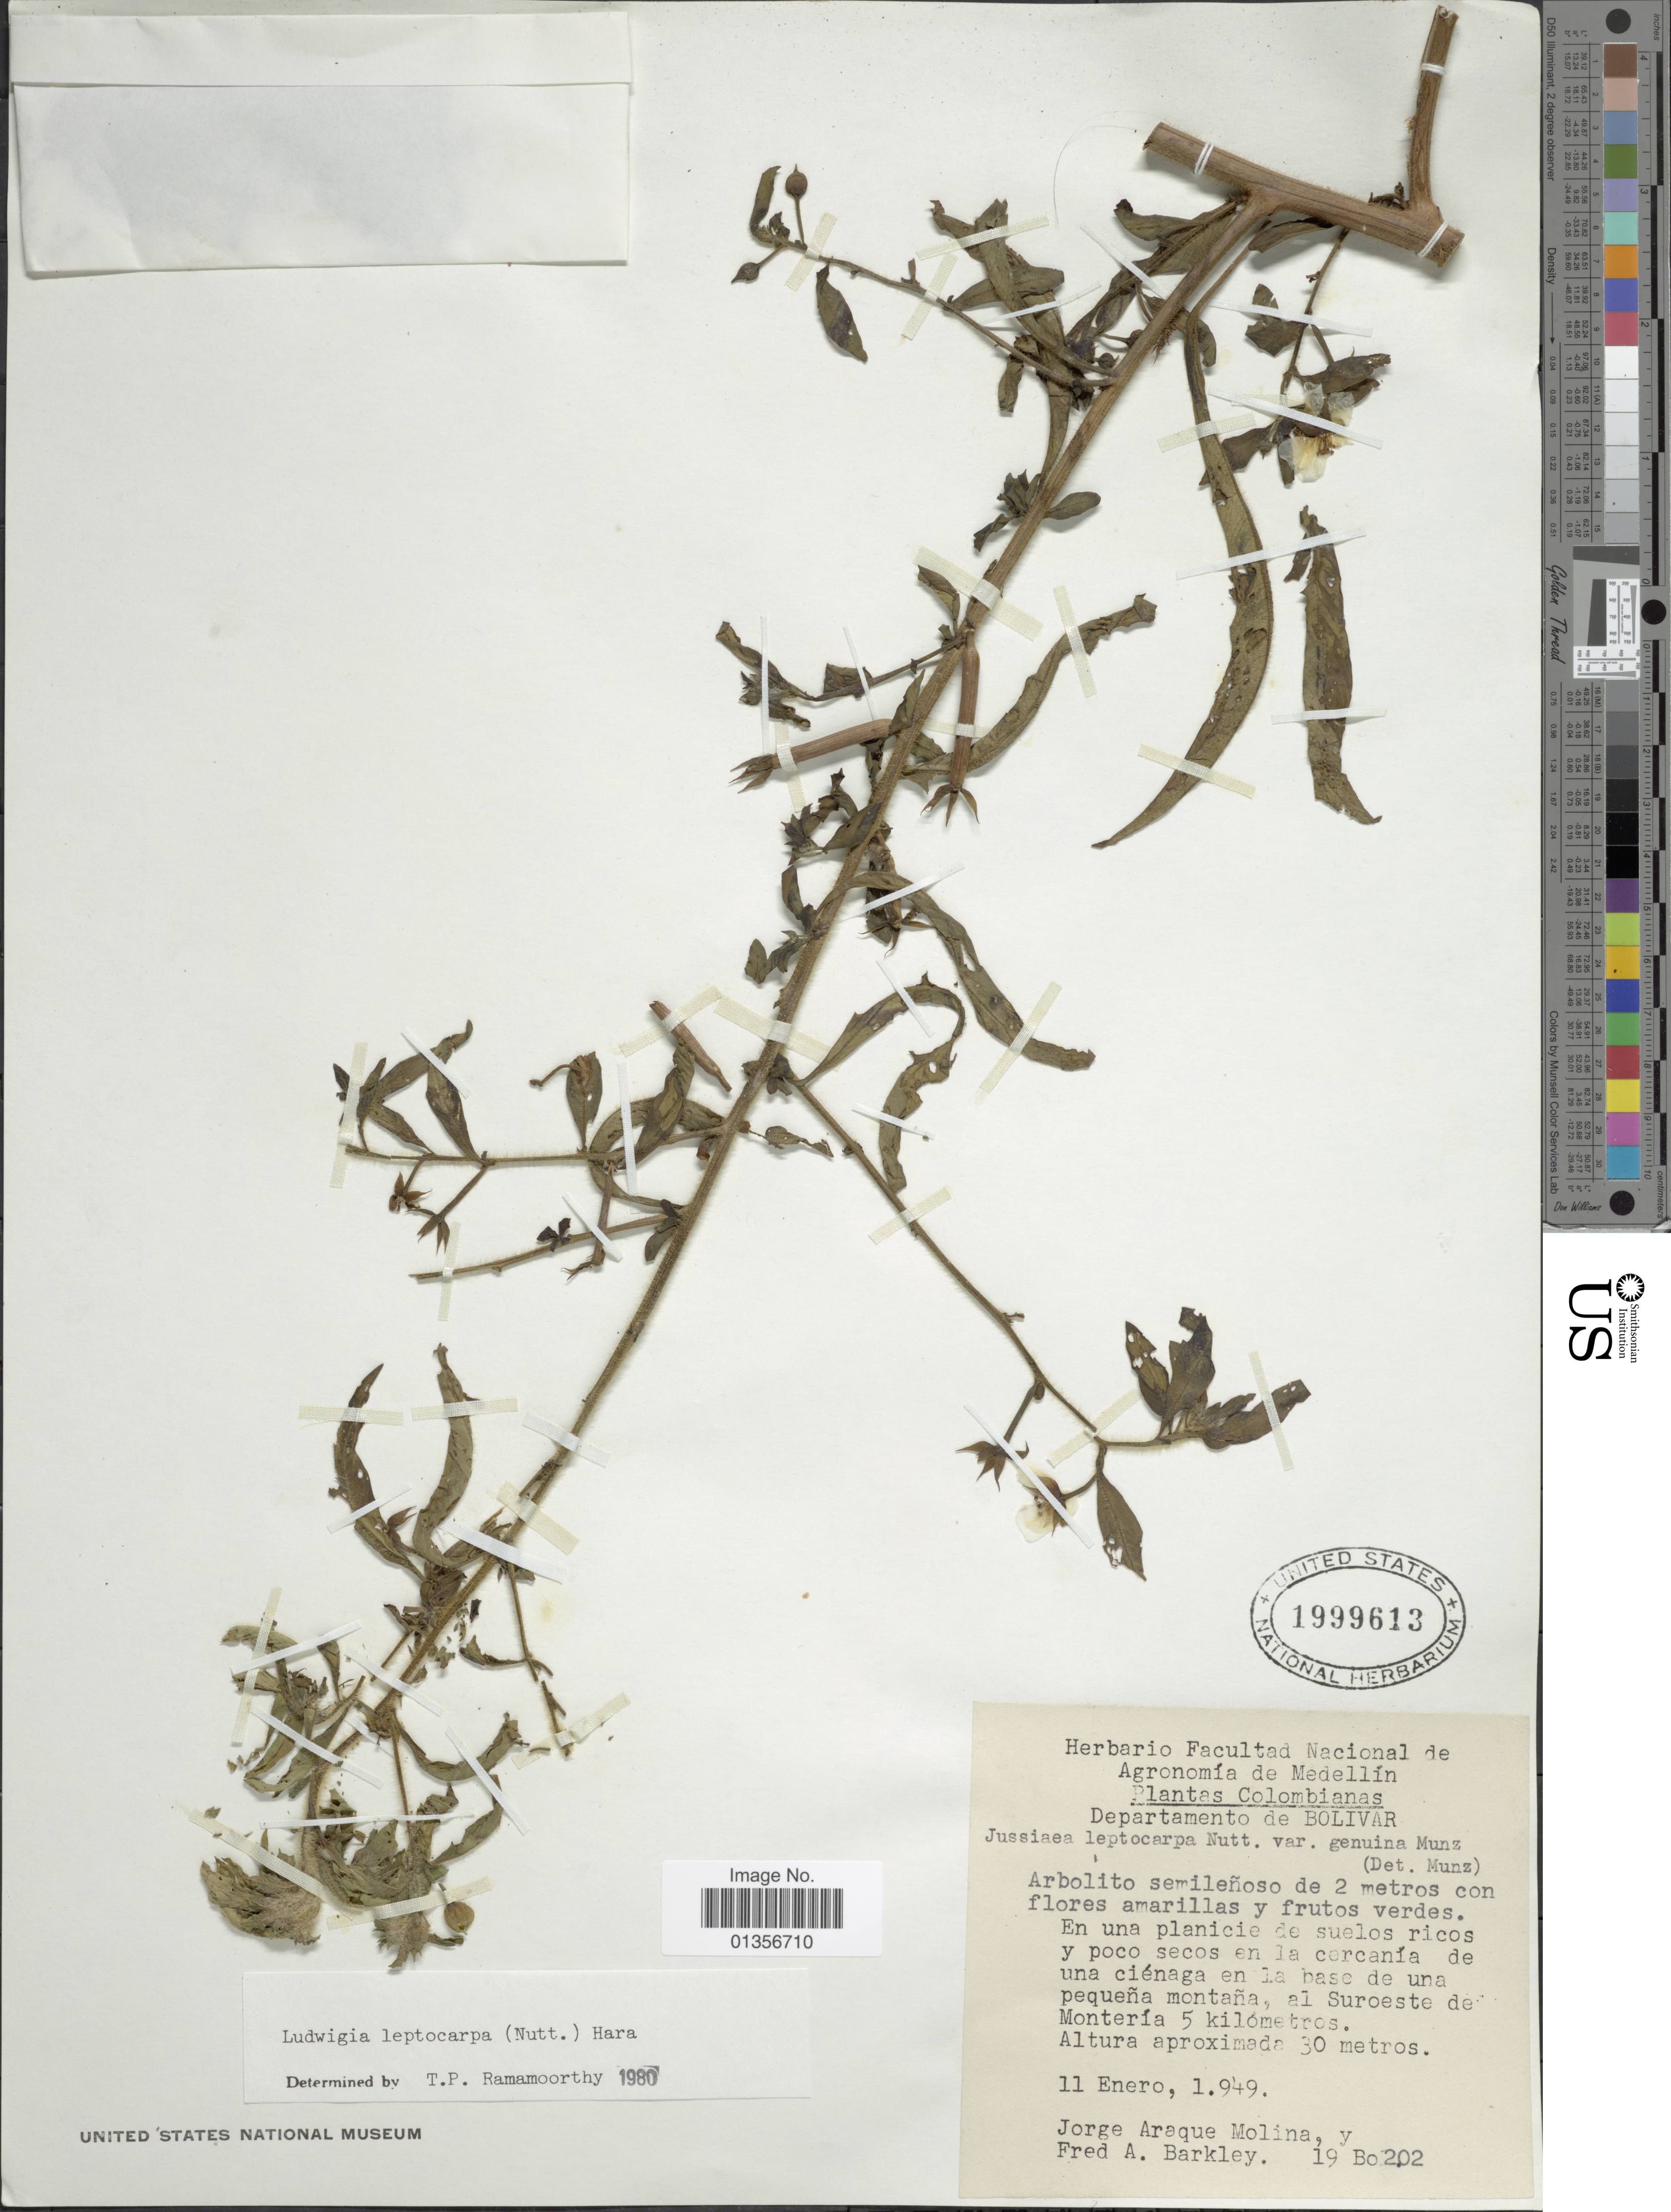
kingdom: Plantae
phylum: Tracheophyta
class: Magnoliopsida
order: Myrtales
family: Onagraceae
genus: Ludwigia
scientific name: Ludwigia leptocarpa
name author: (Nutt.) H. Hara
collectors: J. A. Molina & F. A. Barkley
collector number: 19Bo202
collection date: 1949-01-11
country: Colombia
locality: Departamendo de Bolivar, En una planicie de suelos ricos y poco secos en la cercanía de una ciénaga en la base de una pequeña montaña, al Suroeste de Montería 5 kilómetros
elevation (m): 30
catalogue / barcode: US 1999613